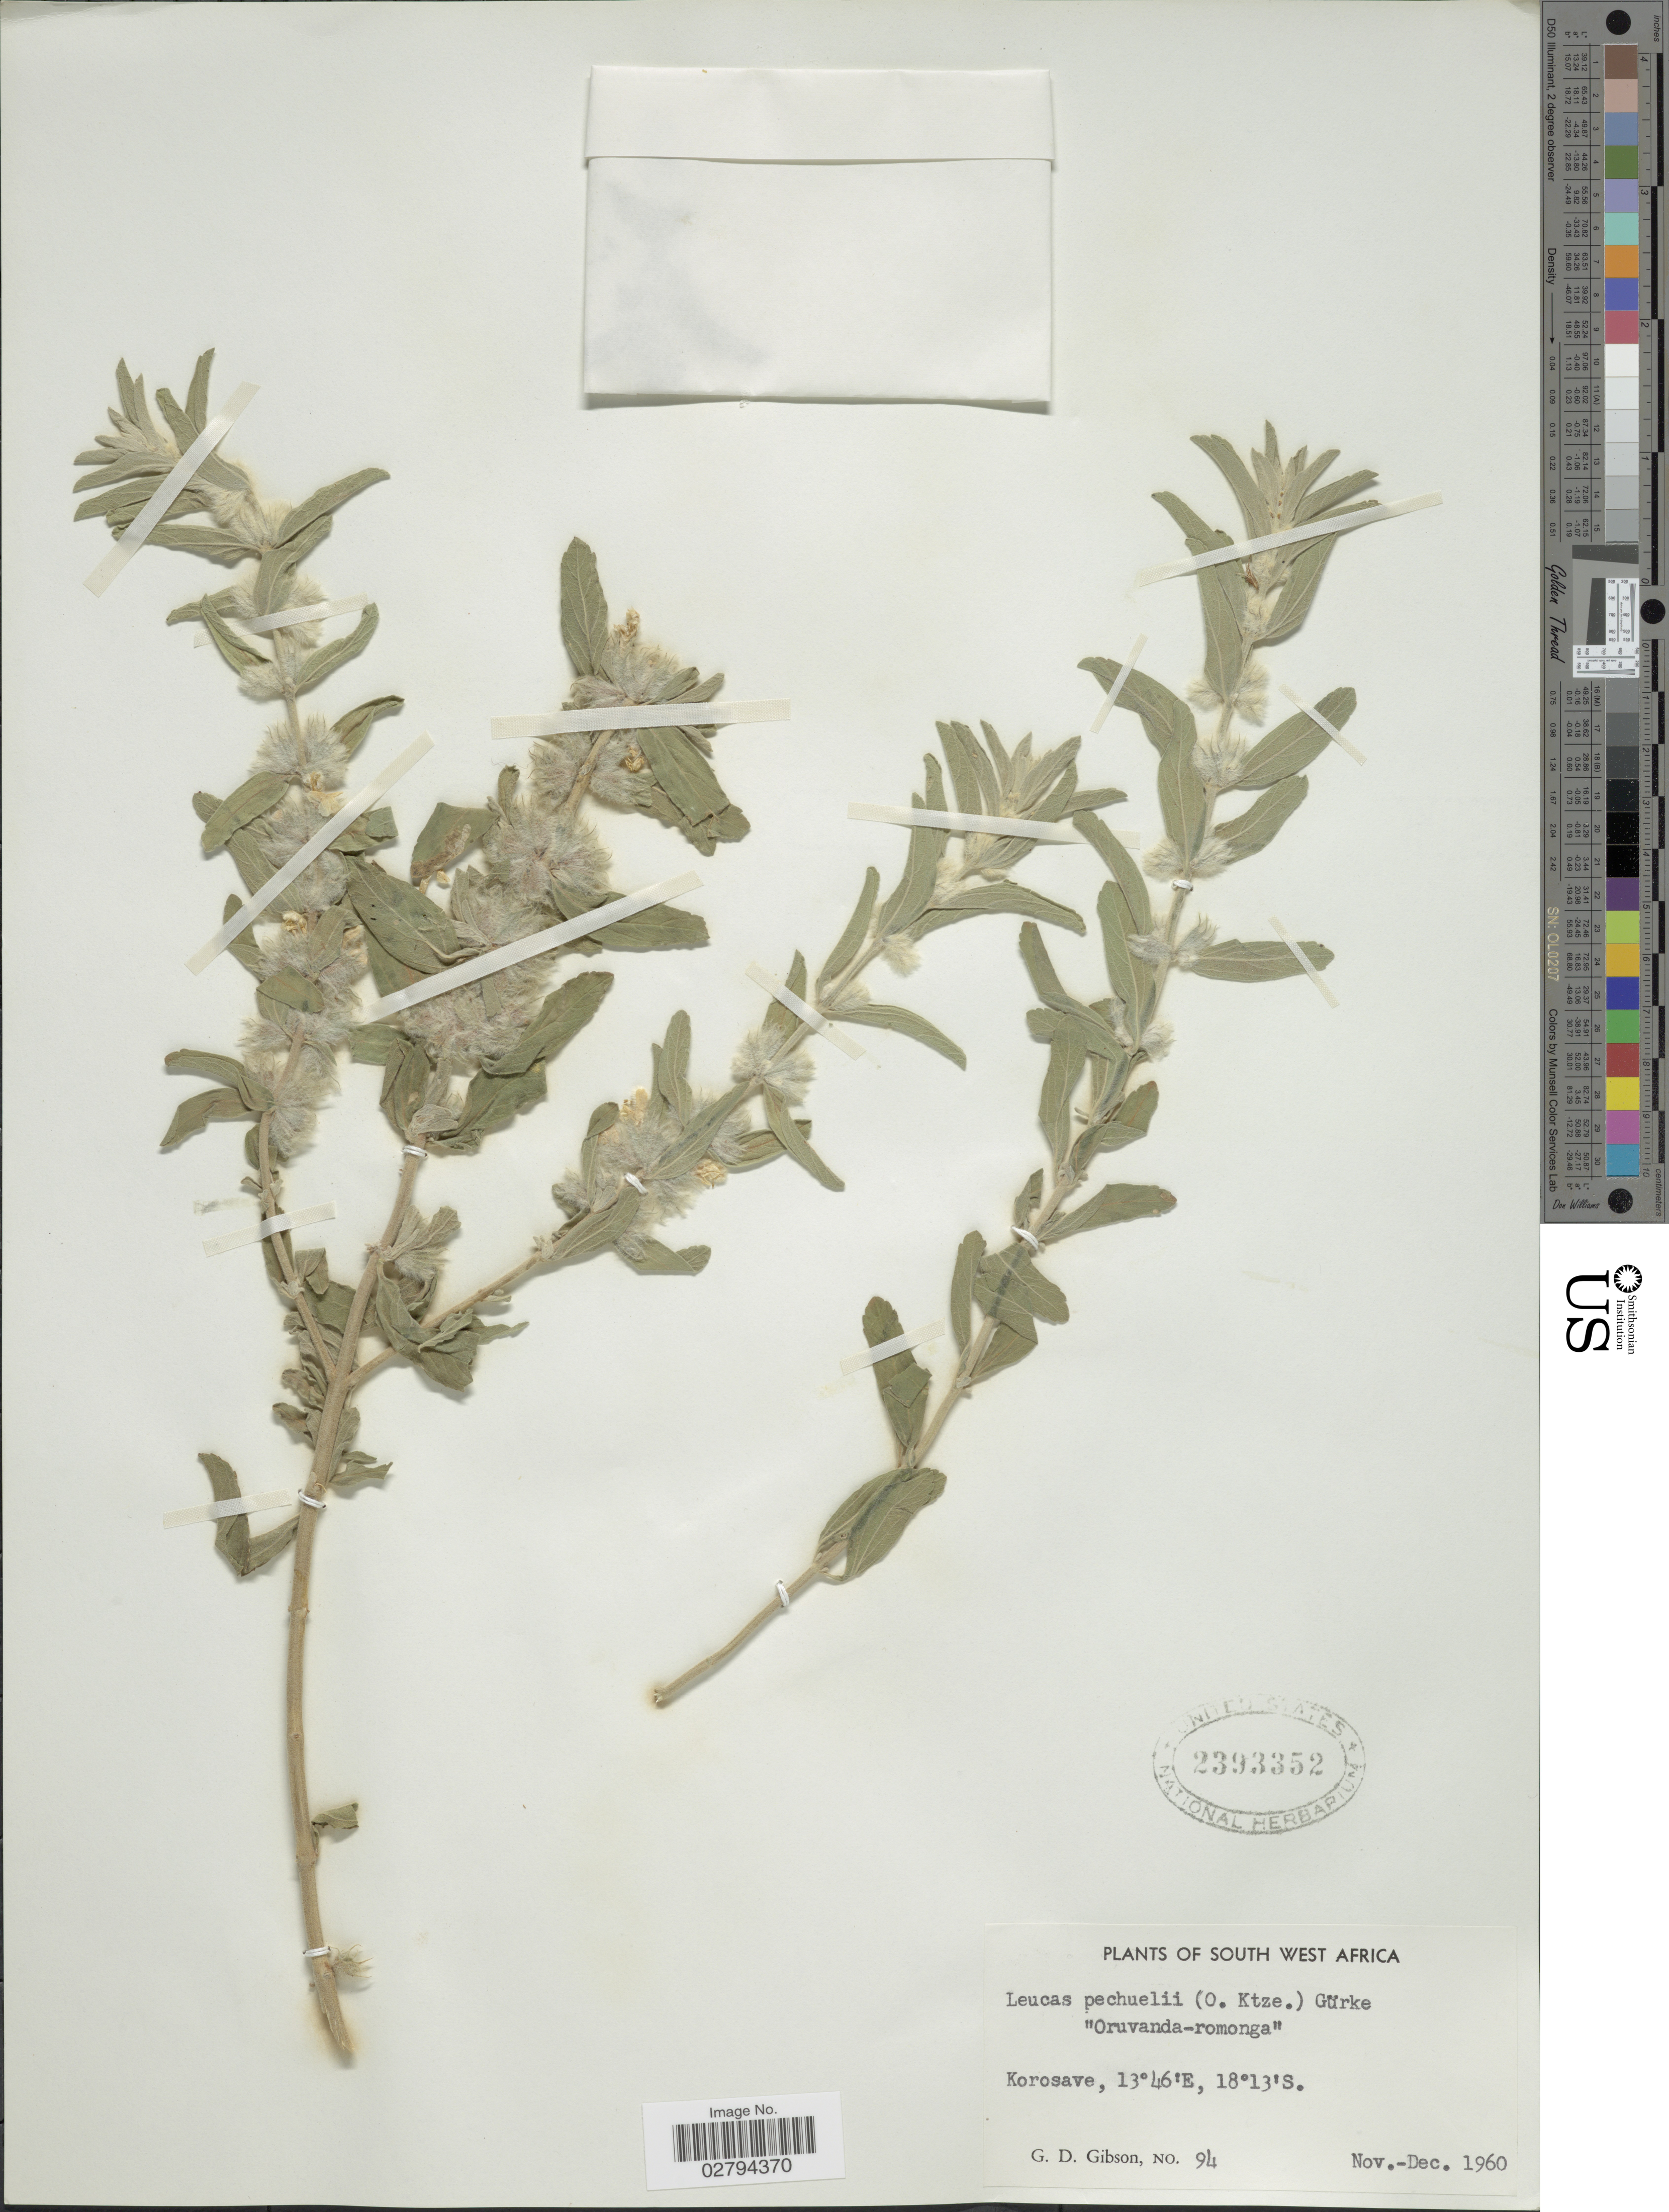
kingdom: Plantae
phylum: Tracheophyta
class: Magnoliopsida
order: Lamiales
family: Lamiaceae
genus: Leucas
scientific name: Leucas pechuelii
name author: (Kuntze) Baker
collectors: G. D. Gibson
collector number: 94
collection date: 1960-11/1960-12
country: Namibia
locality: South West Africa. Korosave.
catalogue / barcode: US 2393352